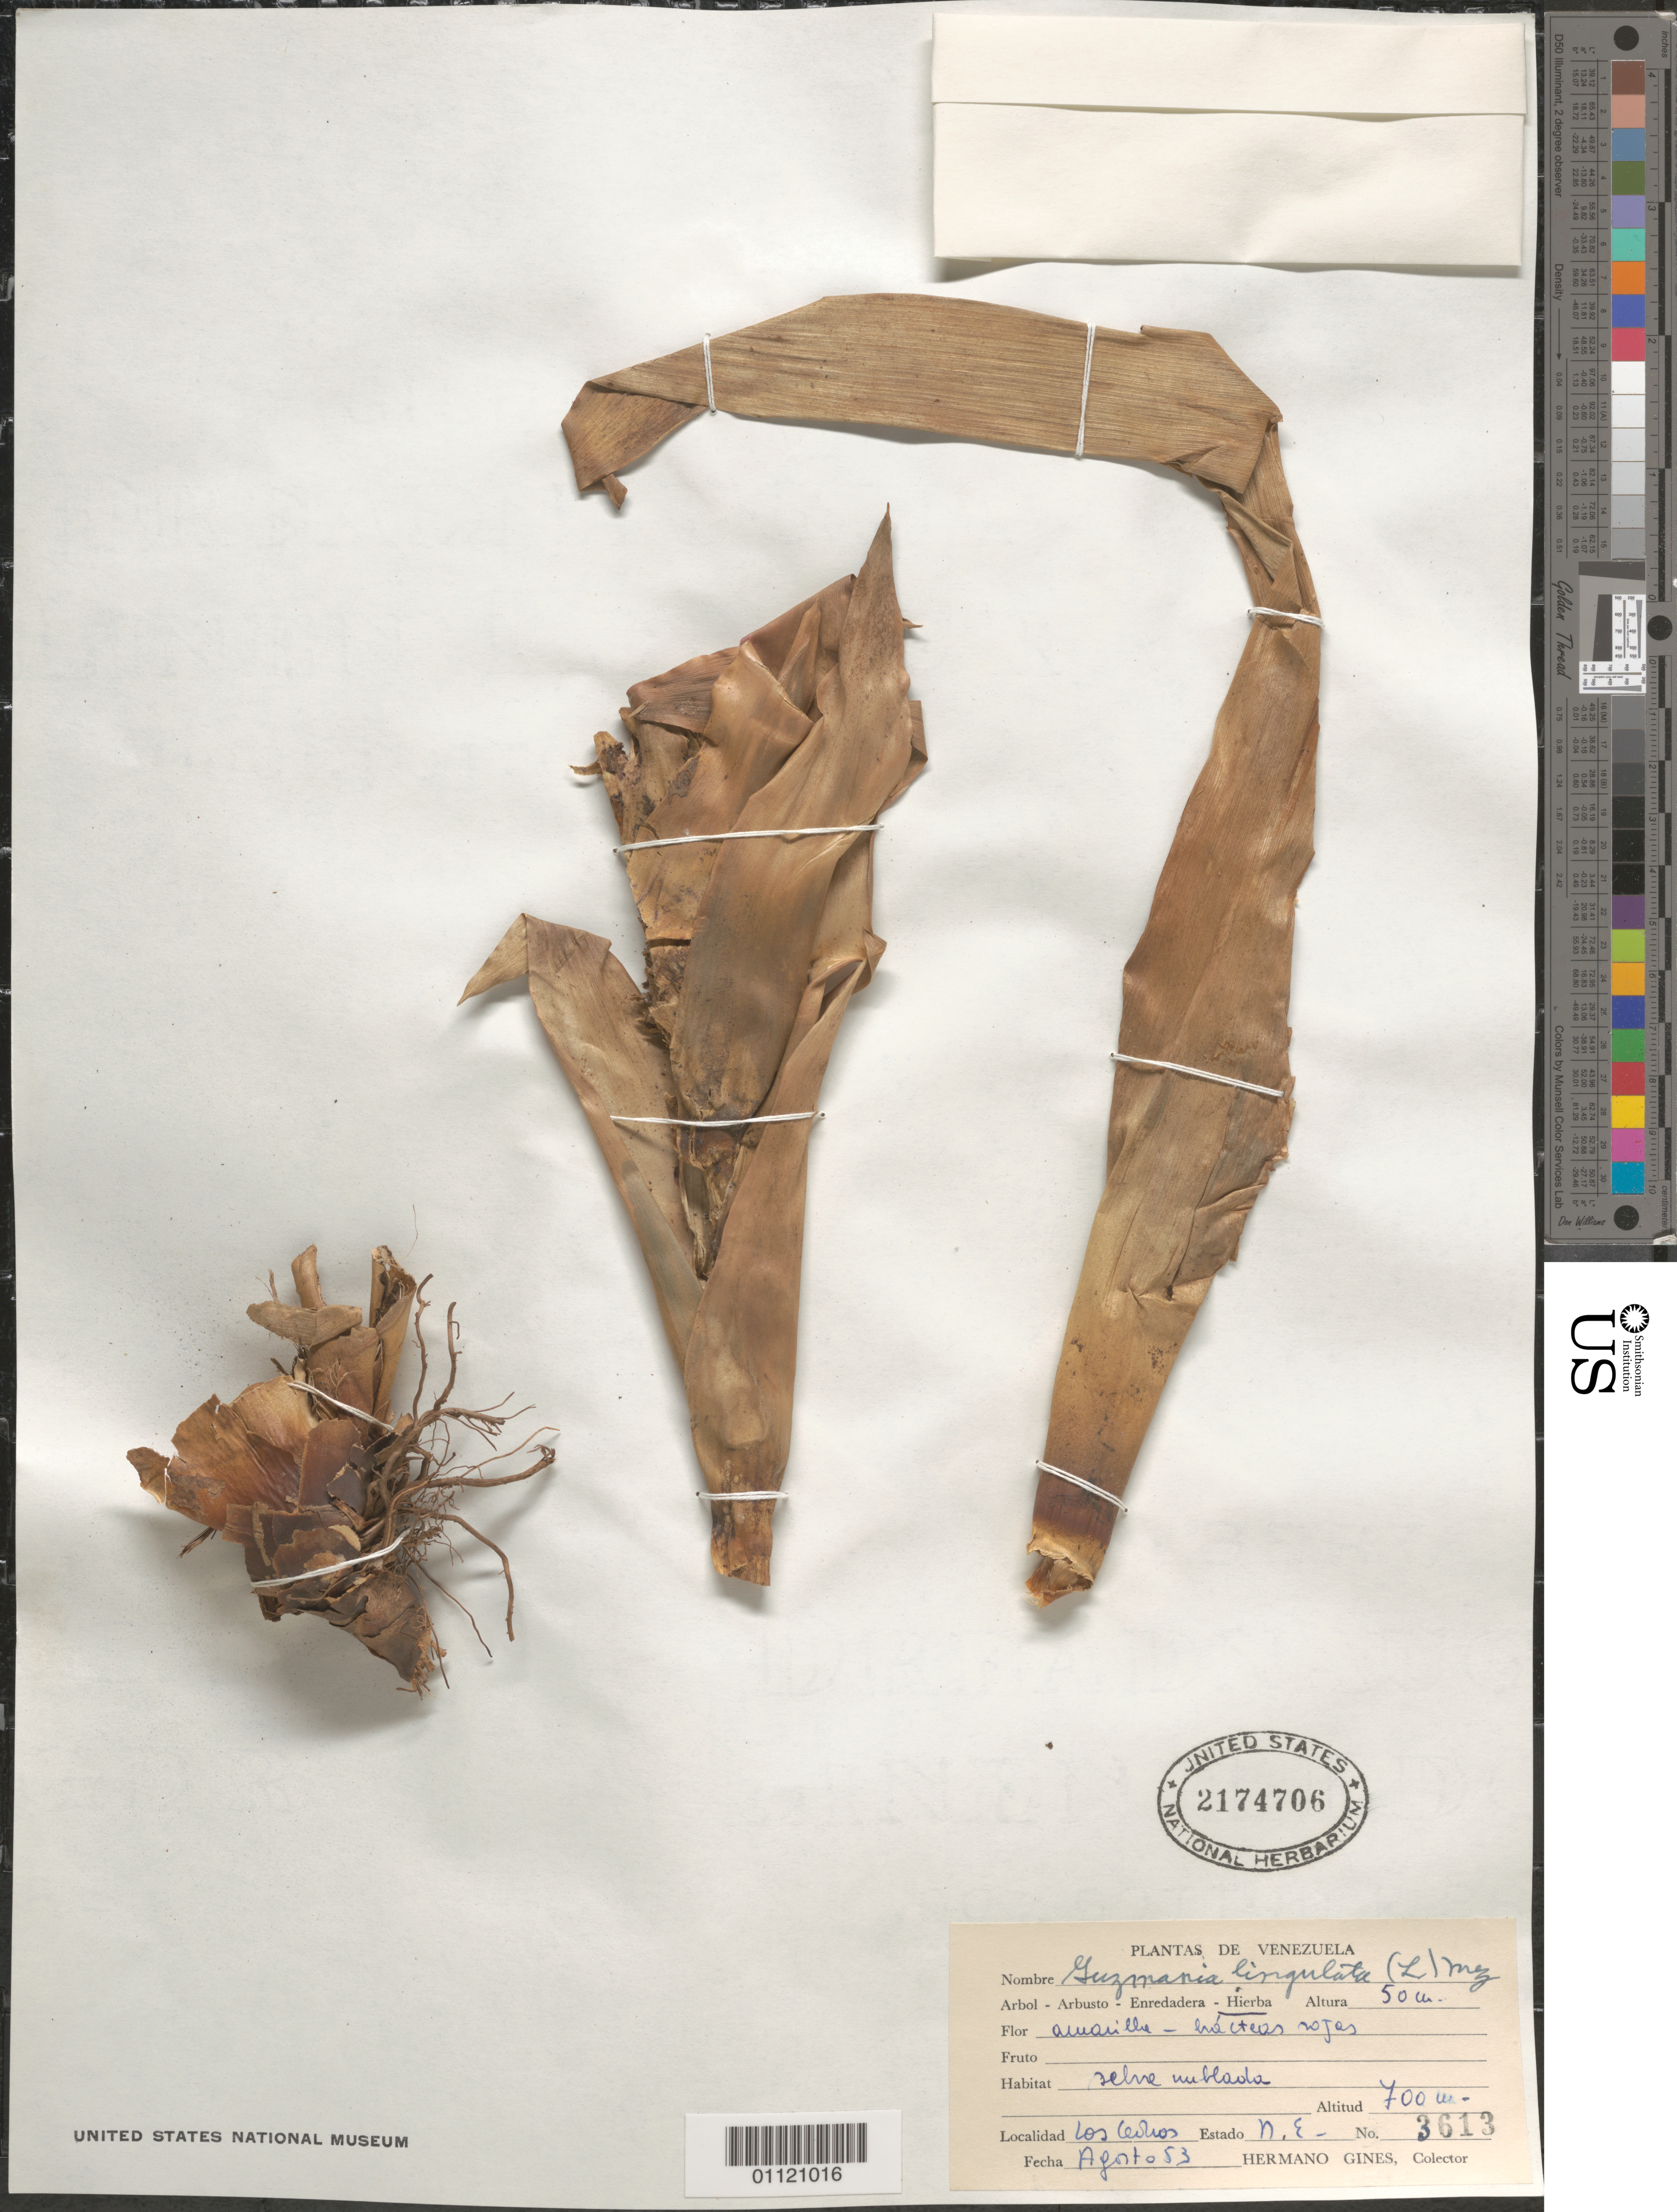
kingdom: Plantae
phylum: Tracheophyta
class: Liliopsida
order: Poales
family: Bromeliaceae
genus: Guzmania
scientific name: Guzmania lingulata var. lingulata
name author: (L.) Mez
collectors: Bro. Gines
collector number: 3613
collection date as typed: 01 Aug 1953 to 31 Aug 1953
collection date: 1953-08-01/1953-08-31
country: Venezuela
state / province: Nueva Esparta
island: Margarita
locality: Los Cedros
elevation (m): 700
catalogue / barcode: US 2174706